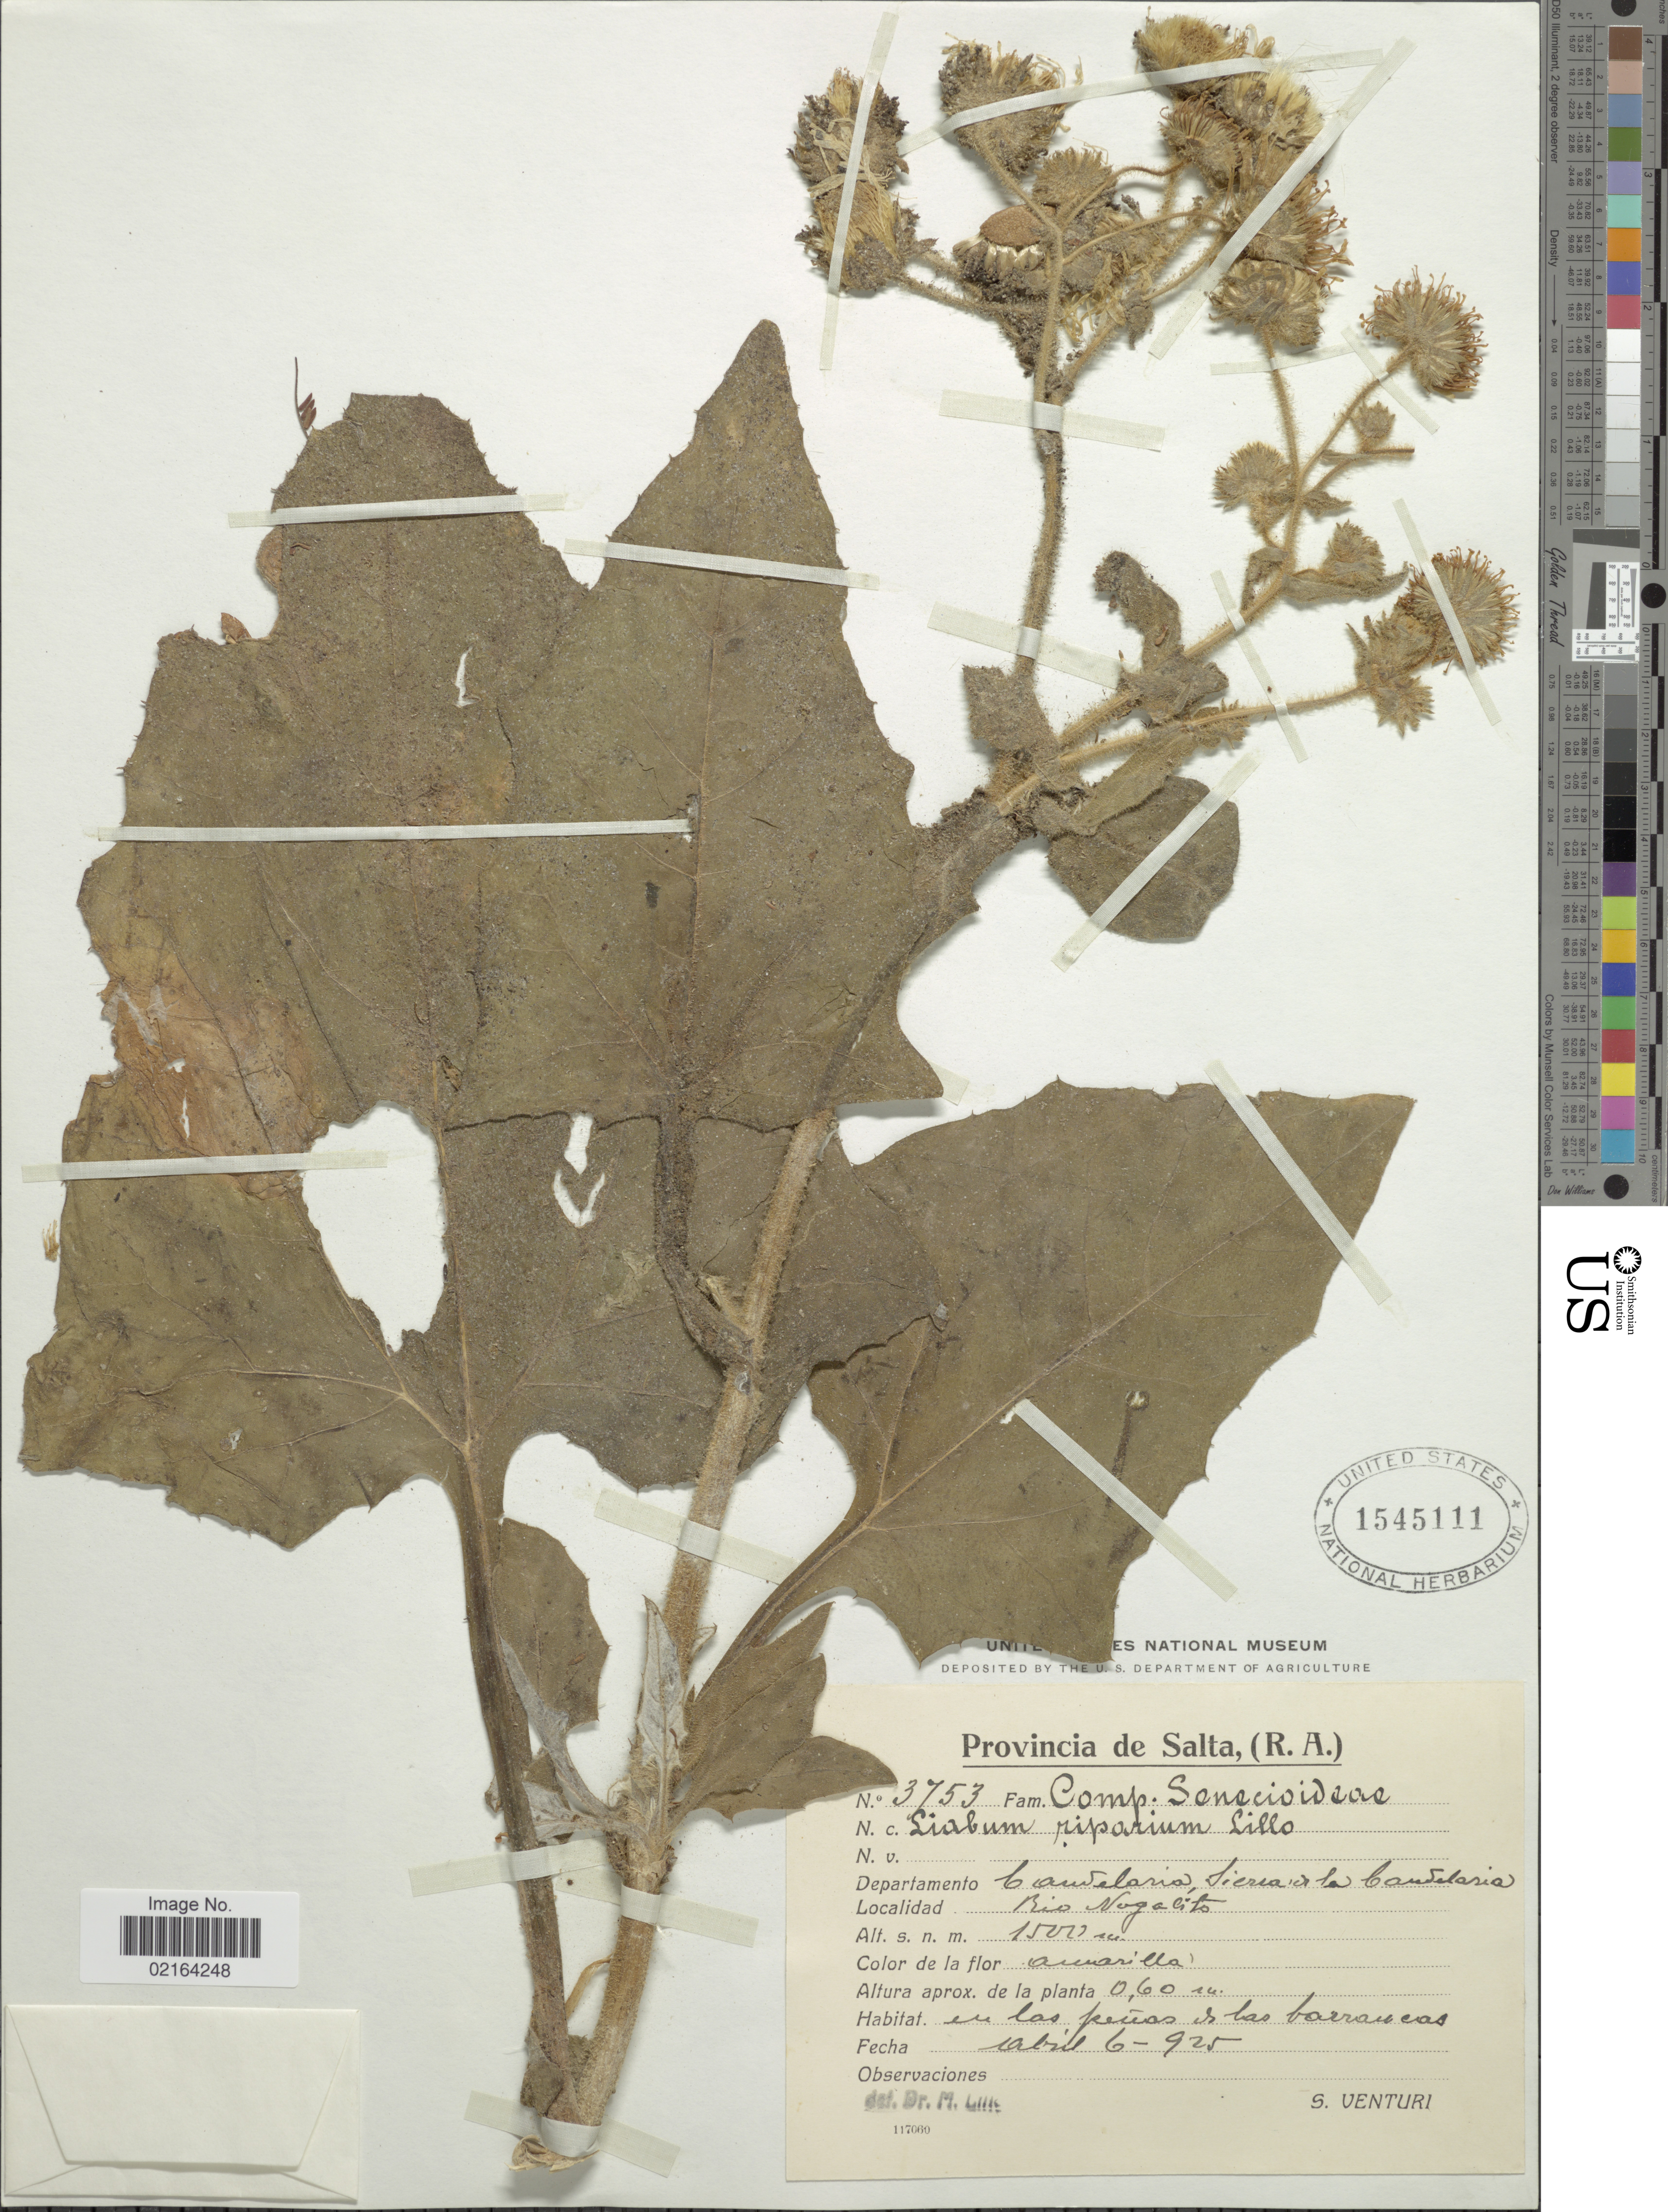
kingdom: Plantae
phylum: Tracheophyta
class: Magnoliopsida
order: Asterales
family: Asteraceae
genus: Microliabum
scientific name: Microliabum polymnioides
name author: (R.E. Fr.) H. Rob.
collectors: S. Venturi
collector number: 3753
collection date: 1925-04-06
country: Argentina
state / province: Salta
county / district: Candelaria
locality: Sierra de la Candelaria, Rio Nogacito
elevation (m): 1500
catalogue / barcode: US 1545111